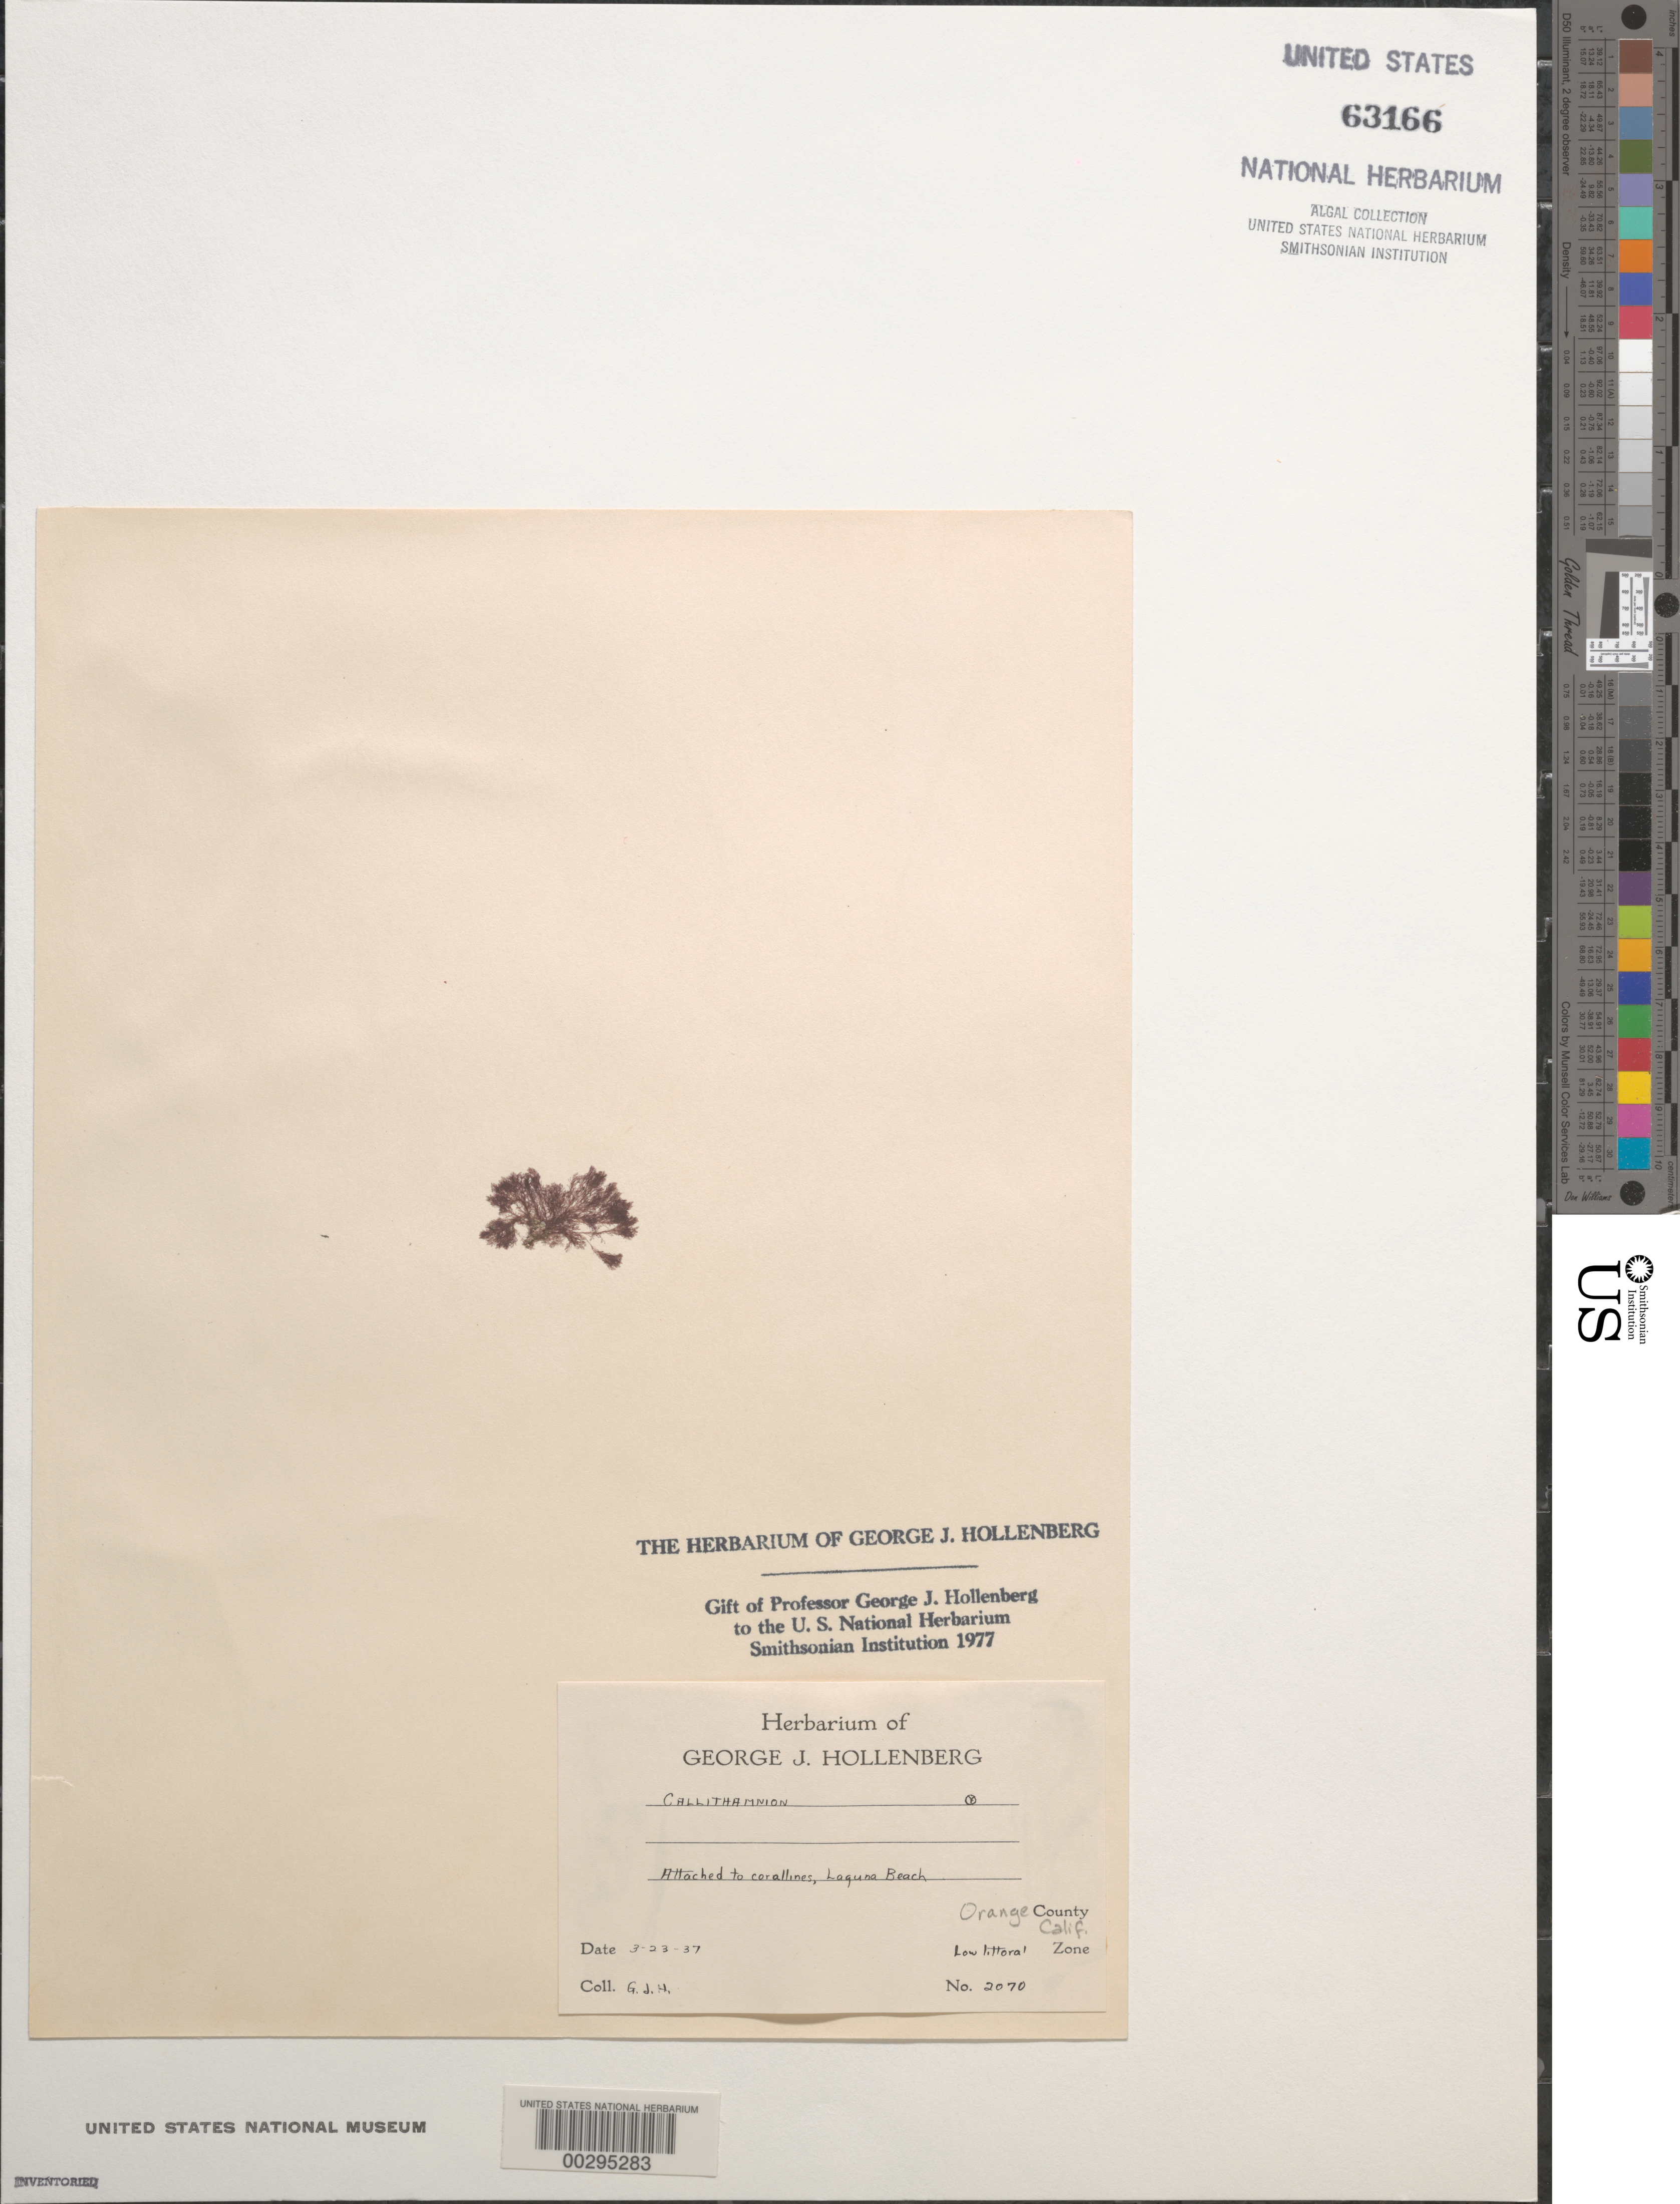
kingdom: Plantae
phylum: Rhodophyta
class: Florideophyceae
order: Ceramiales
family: Callithamniaceae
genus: Callithamnion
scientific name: Callithamnion sp.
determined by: Hollenberg, George J.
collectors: G. Hollenberg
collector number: GJH 2070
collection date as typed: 23 Mar 1937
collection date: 1937-03-23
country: United States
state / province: California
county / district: Orange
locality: Laguna Beach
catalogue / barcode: US 63166